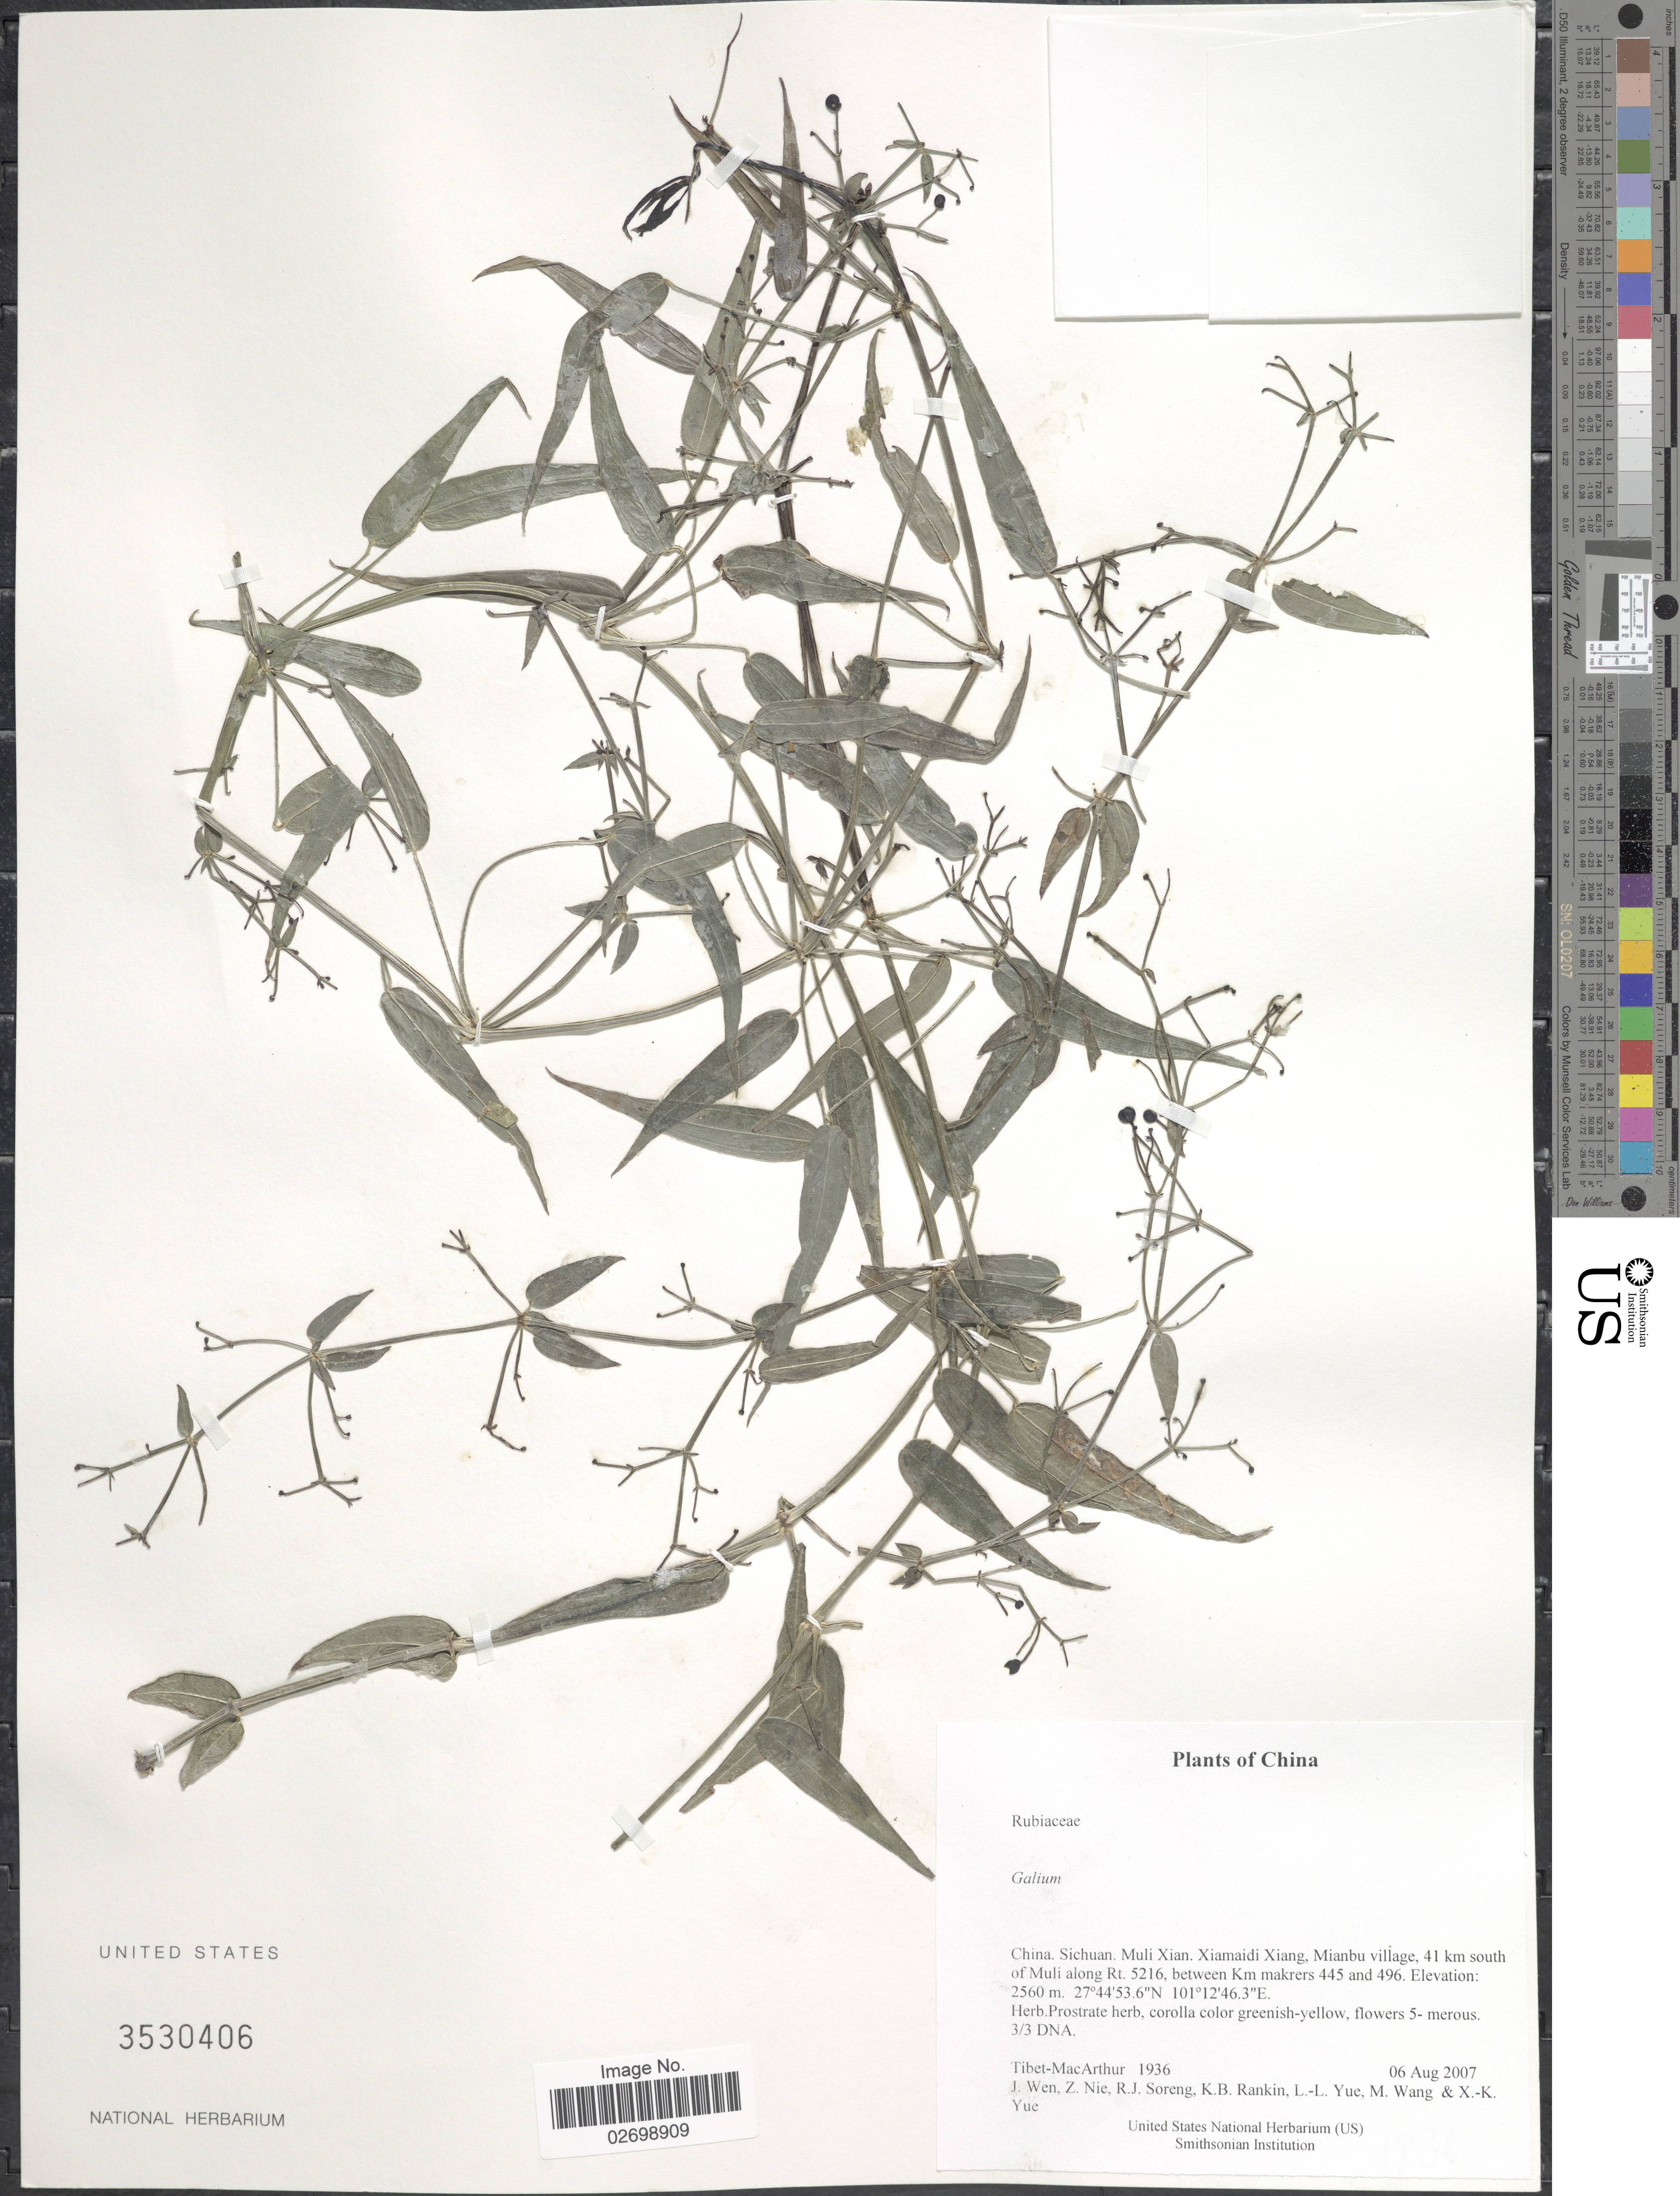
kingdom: Plantae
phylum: Tracheophyta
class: Magnoliopsida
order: Gentianales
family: Rubiaceae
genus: Galium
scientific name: Galium sp.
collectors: Tibet-MacArthur, J. Wen, Z. Nie, R. J. Soreng & et al.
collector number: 1936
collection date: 2007-08-06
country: China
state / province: Sichuan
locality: Muli Xian. Xiamaidi Xiang, Mianbu village, 41 km south of Muli along Rt. 5216, between Km markers 445 and 496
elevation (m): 2560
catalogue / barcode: US 3530406